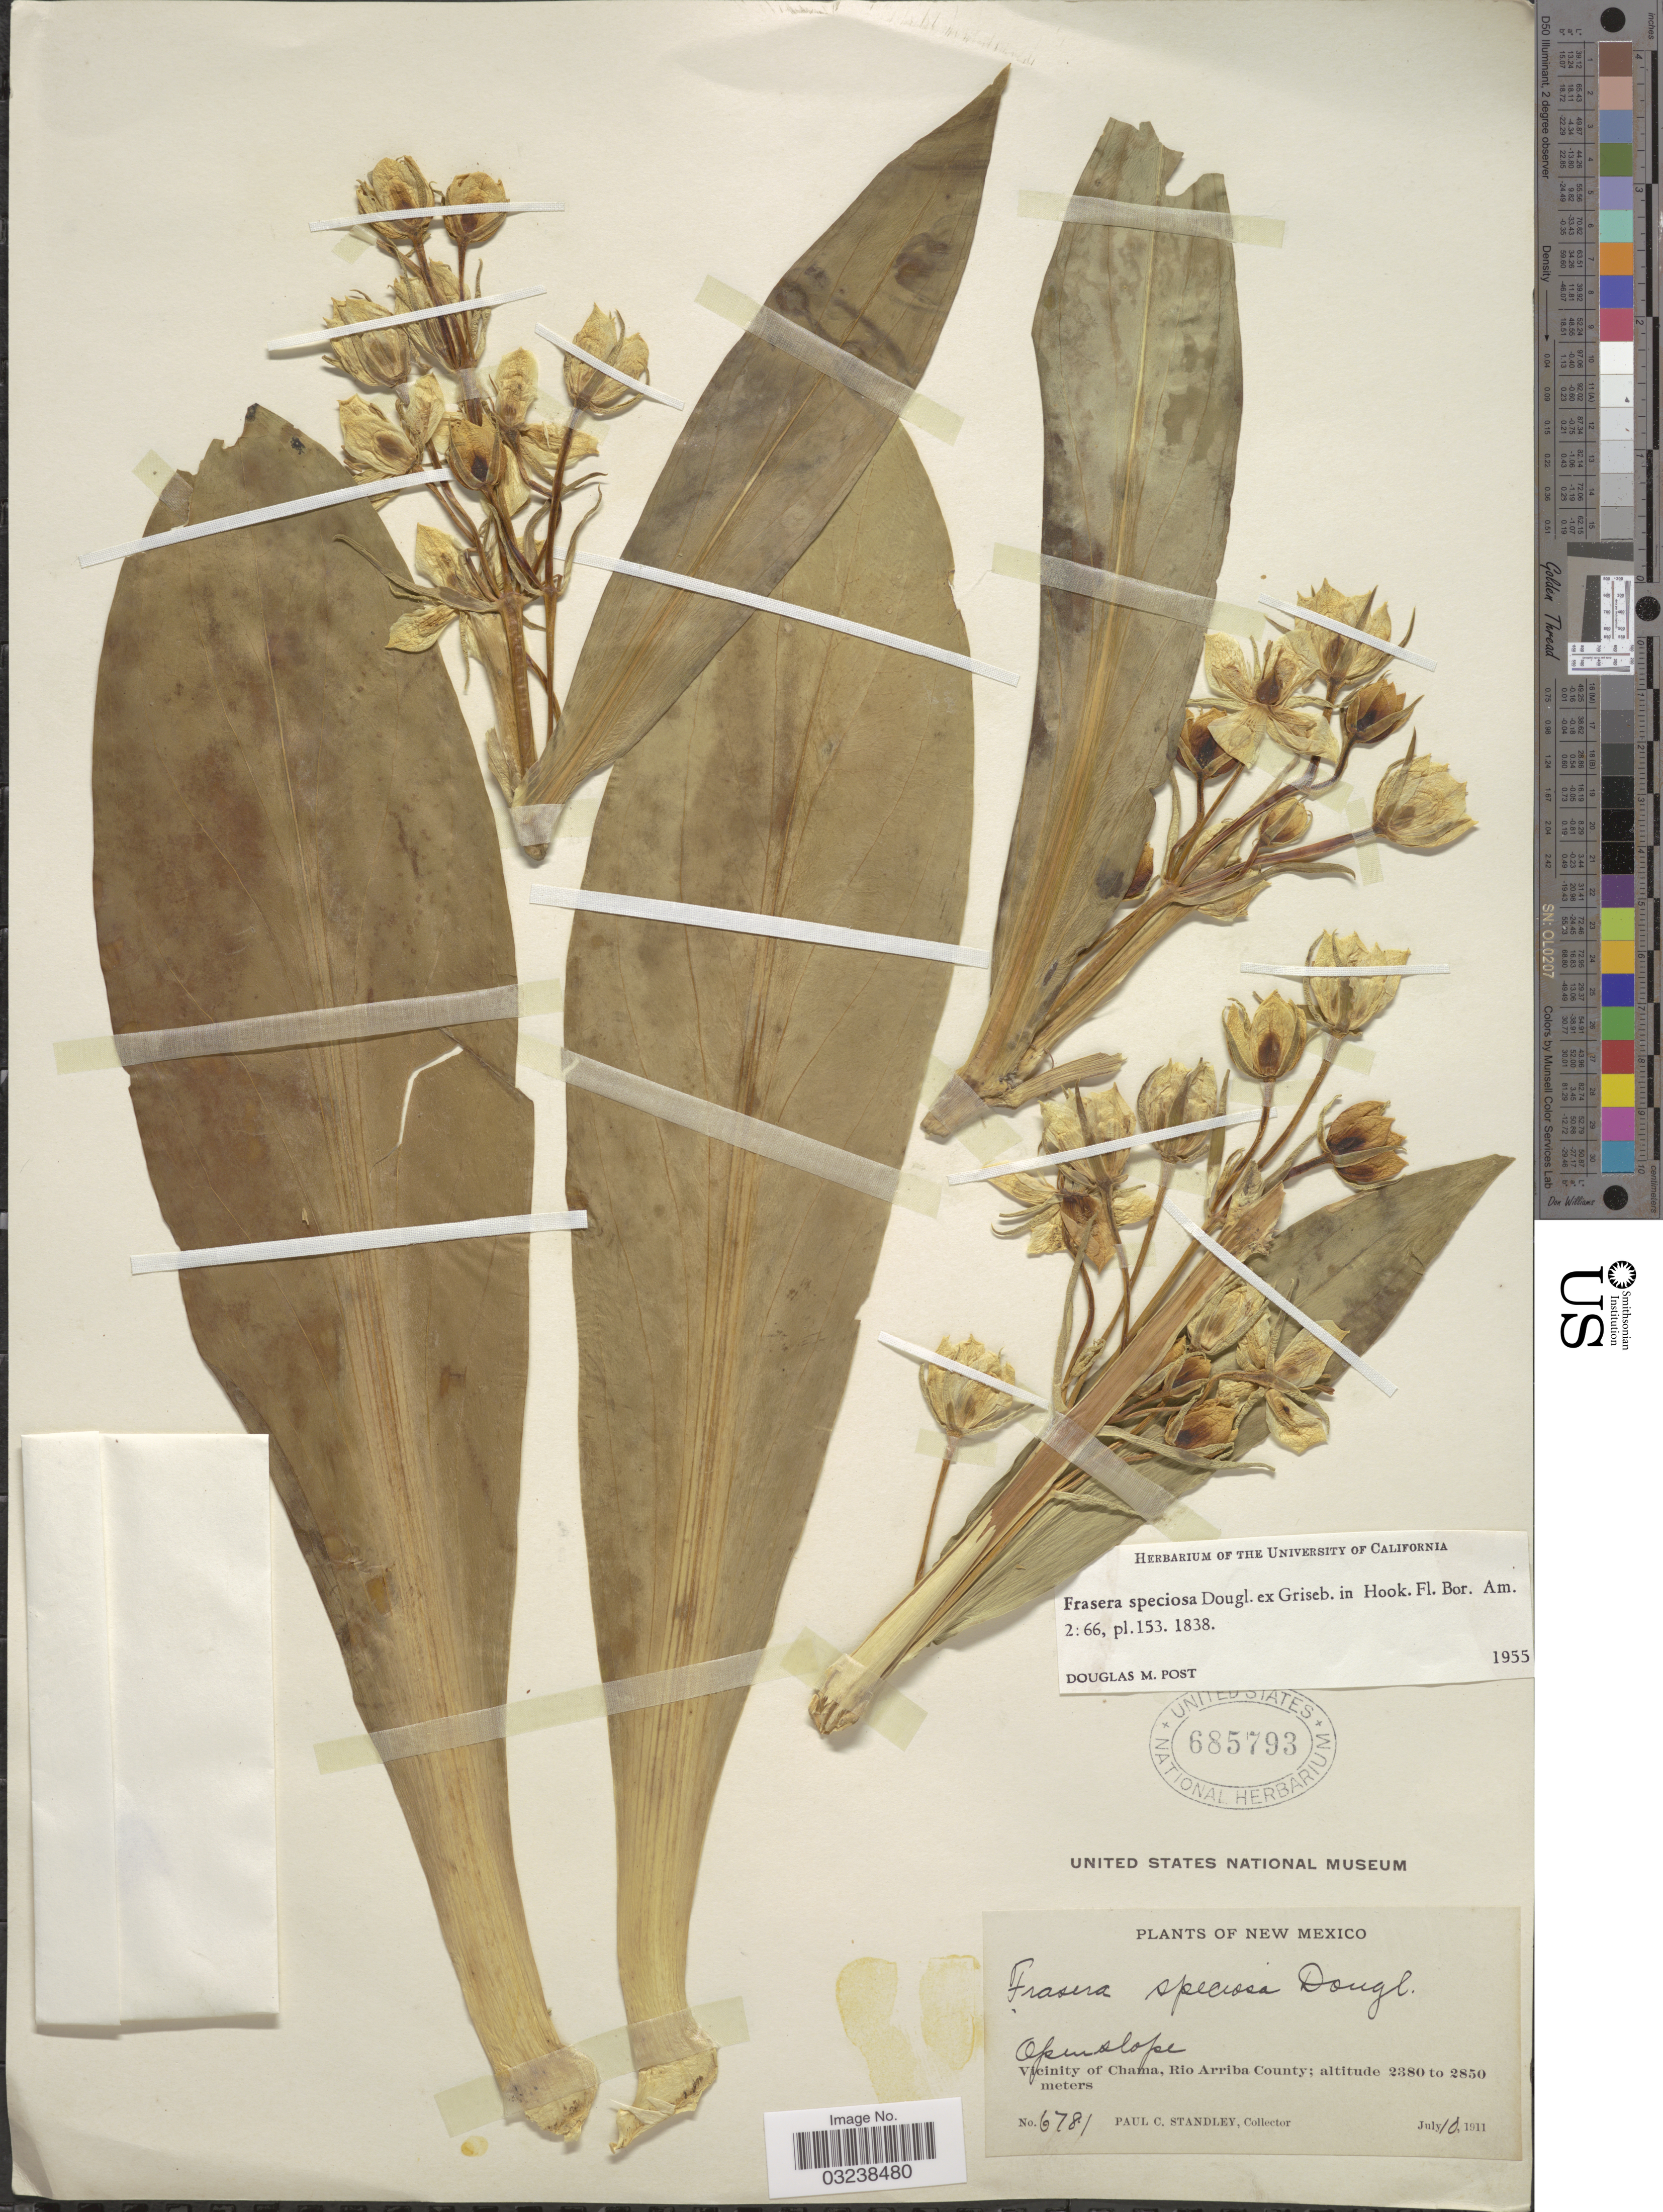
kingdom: Plantae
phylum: Tracheophyta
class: Magnoliopsida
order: Gentianales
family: Gentianaceae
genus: Swertia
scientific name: Swertia radiata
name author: (Kellogg) Kuntze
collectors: P. C. Standley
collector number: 6781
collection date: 1911-07-10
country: United States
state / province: New Mexico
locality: Vicinity of Chama, Rio Arriba County.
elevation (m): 2380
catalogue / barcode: US 685793